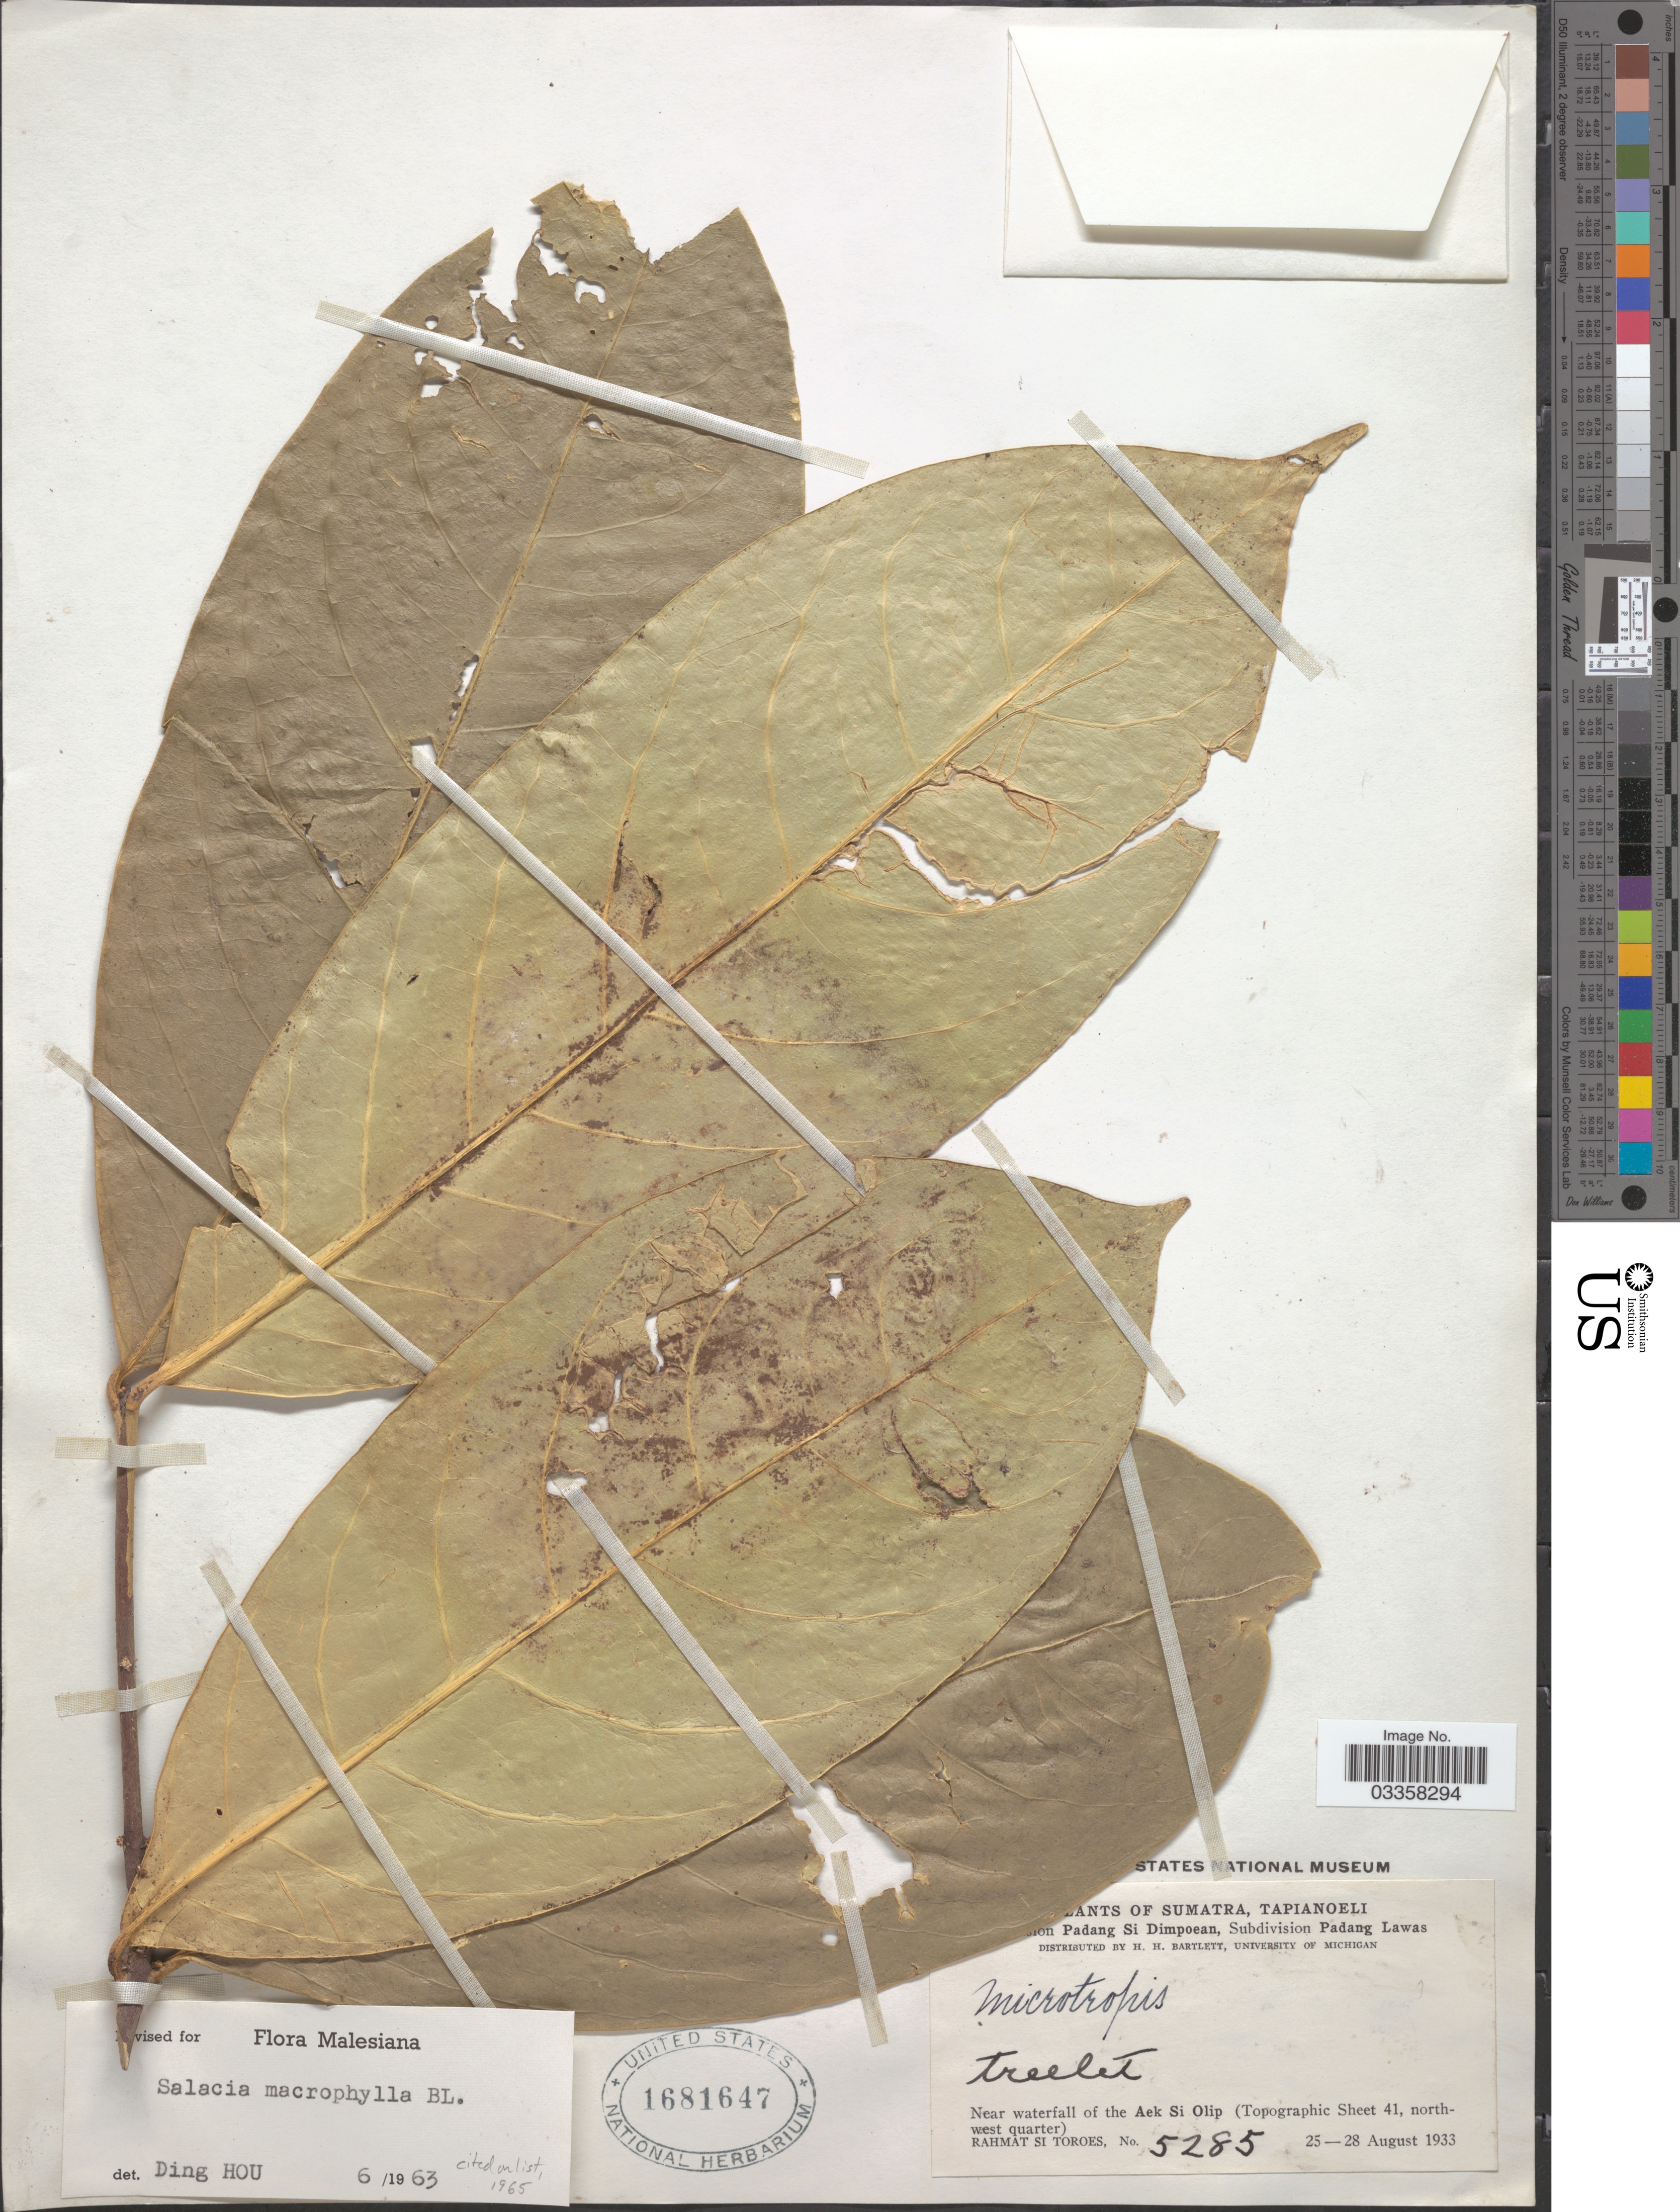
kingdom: Plantae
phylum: Tracheophyta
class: Magnoliopsida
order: Celastrales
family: Celastraceae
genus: Salacia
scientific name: Salacia macrophylla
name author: Blume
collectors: Rahmat Si Boeea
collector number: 5285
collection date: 1933-08-25/1933-08-28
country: Indonesia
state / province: Sumatra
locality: Tapianoeli. [illegible text] Padang Si Dimpoean, Subdivision Padang Lawas. Near waterfall of the Aek Si Olip (Topographic Sheet 41, north-west quarter)..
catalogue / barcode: US 1681647